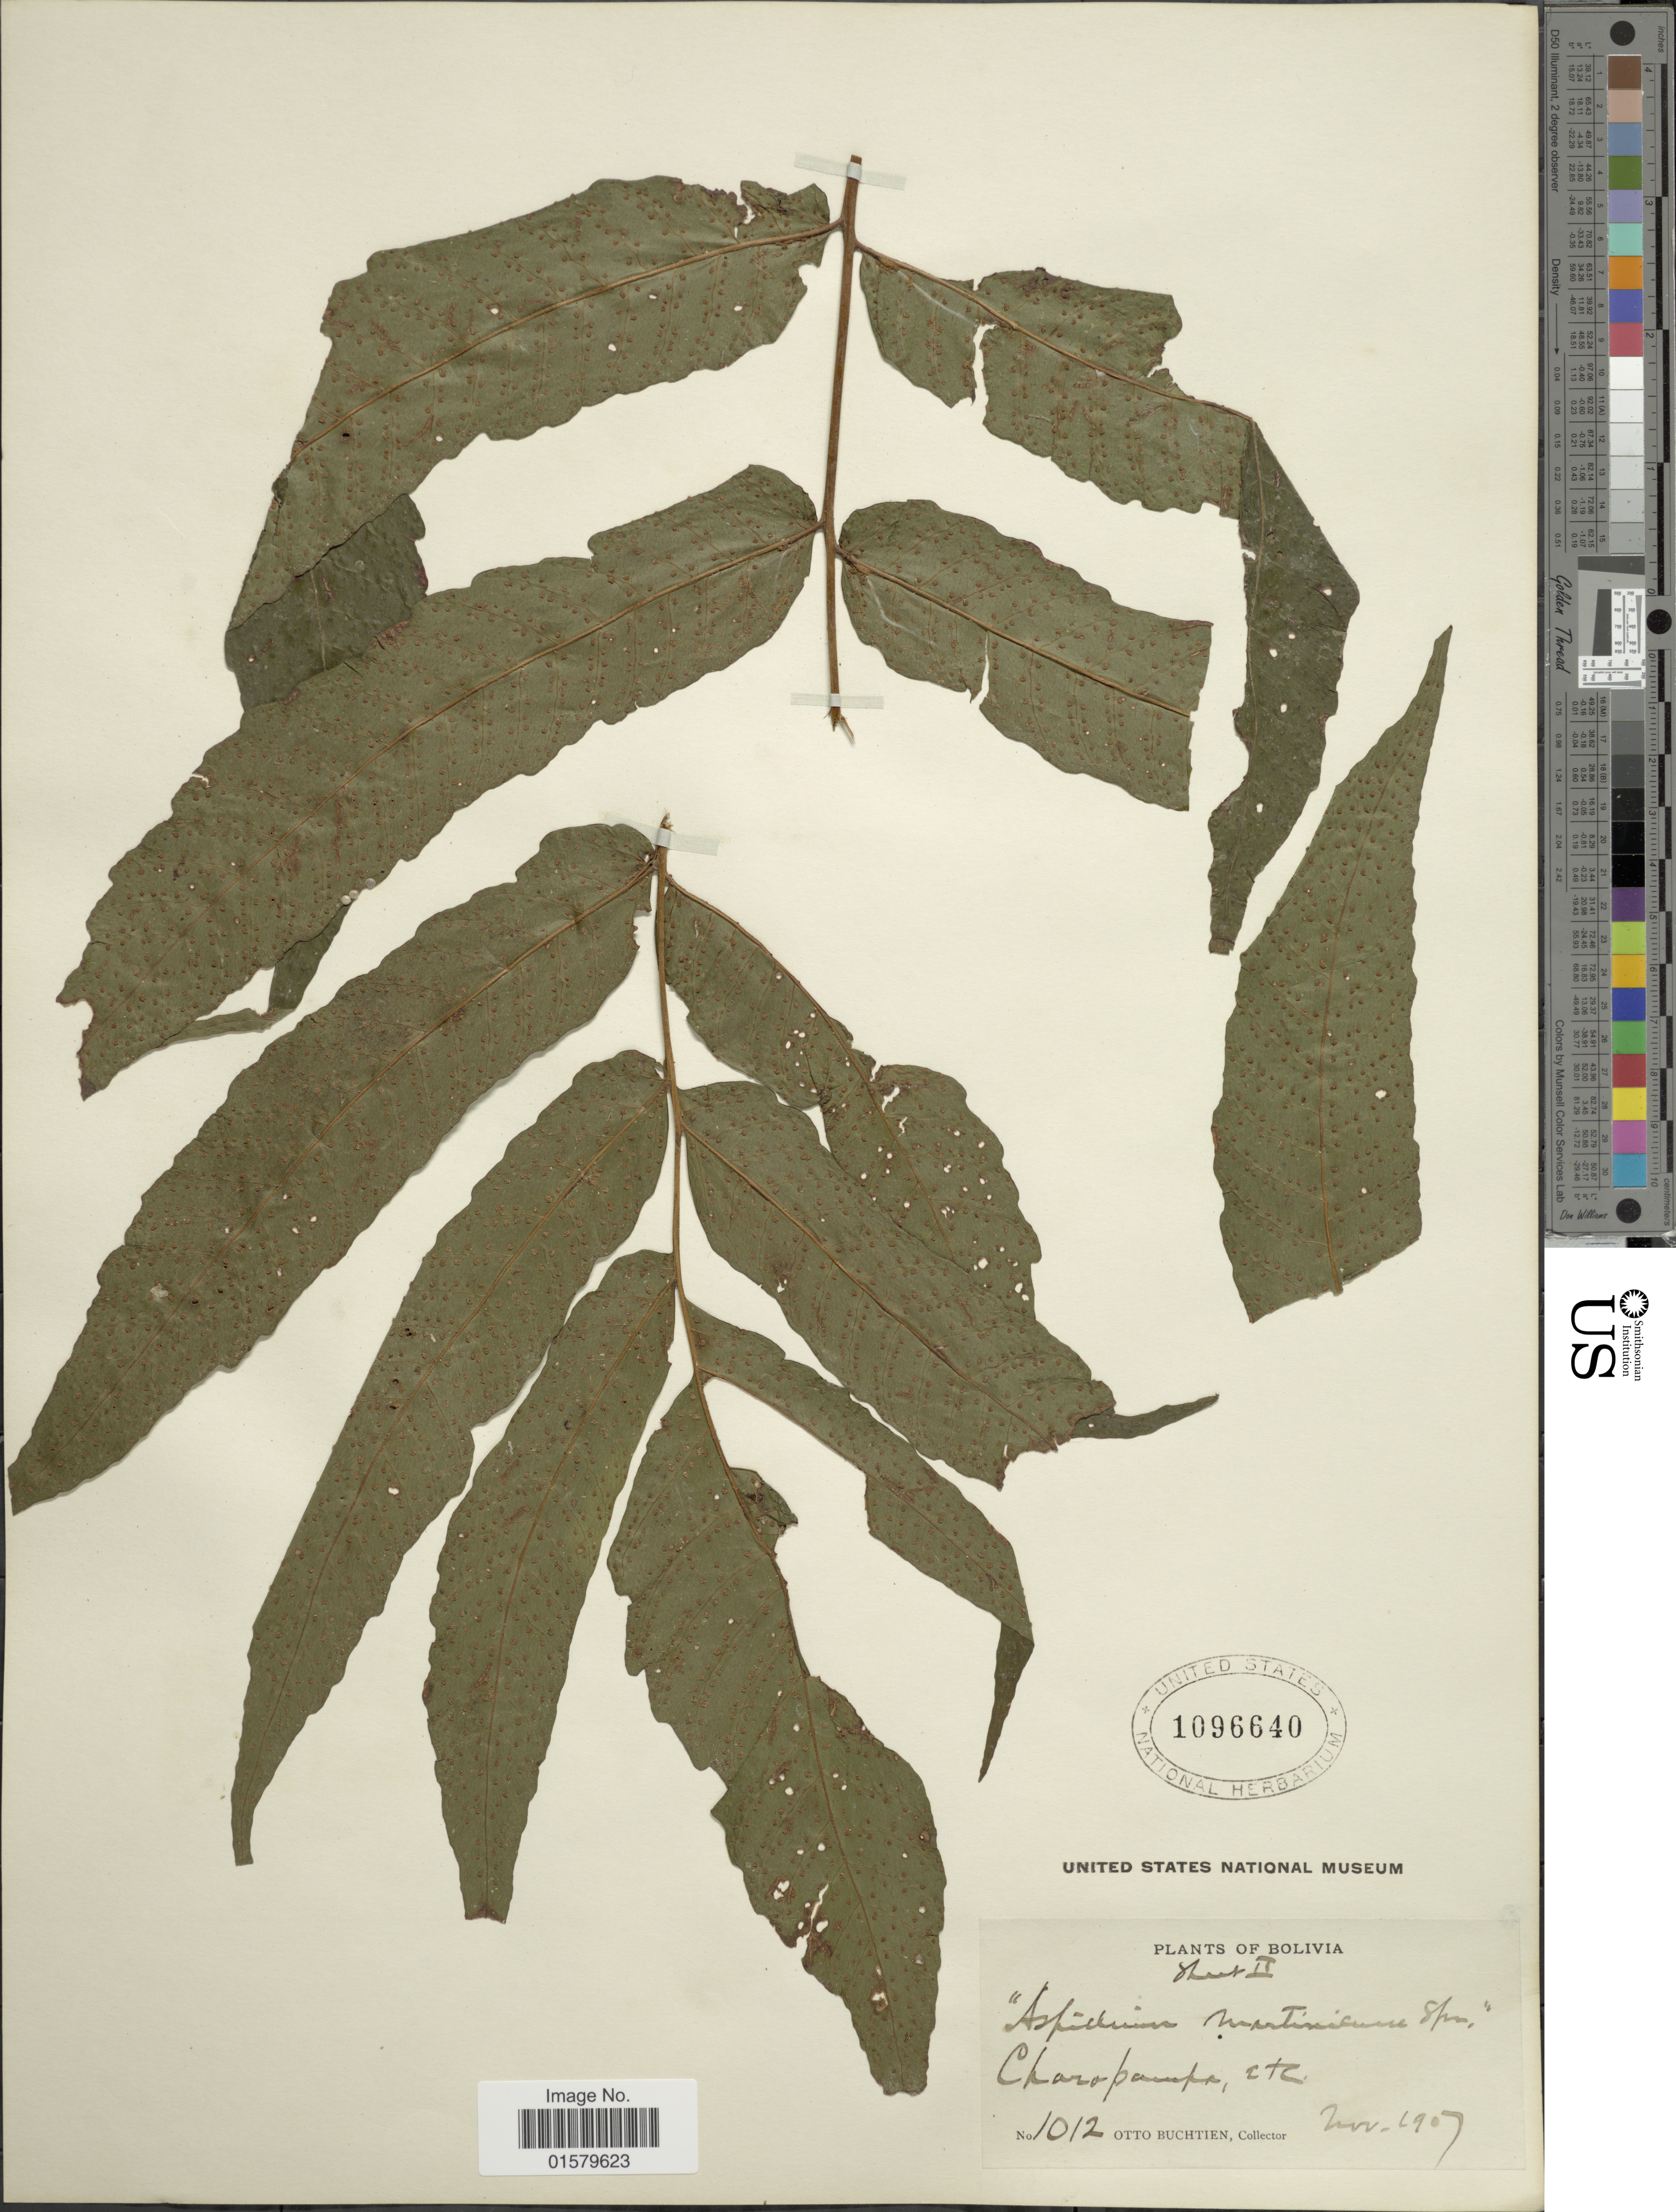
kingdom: Plantae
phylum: Tracheophyta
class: Polypodiopsida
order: Polypodiales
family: Tectariaceae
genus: Tectaria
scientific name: Tectaria incisa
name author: Cav.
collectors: O. Buchtien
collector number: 1012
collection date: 1907-11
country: Bolivia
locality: Charopampa, etc.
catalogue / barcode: US 1096640